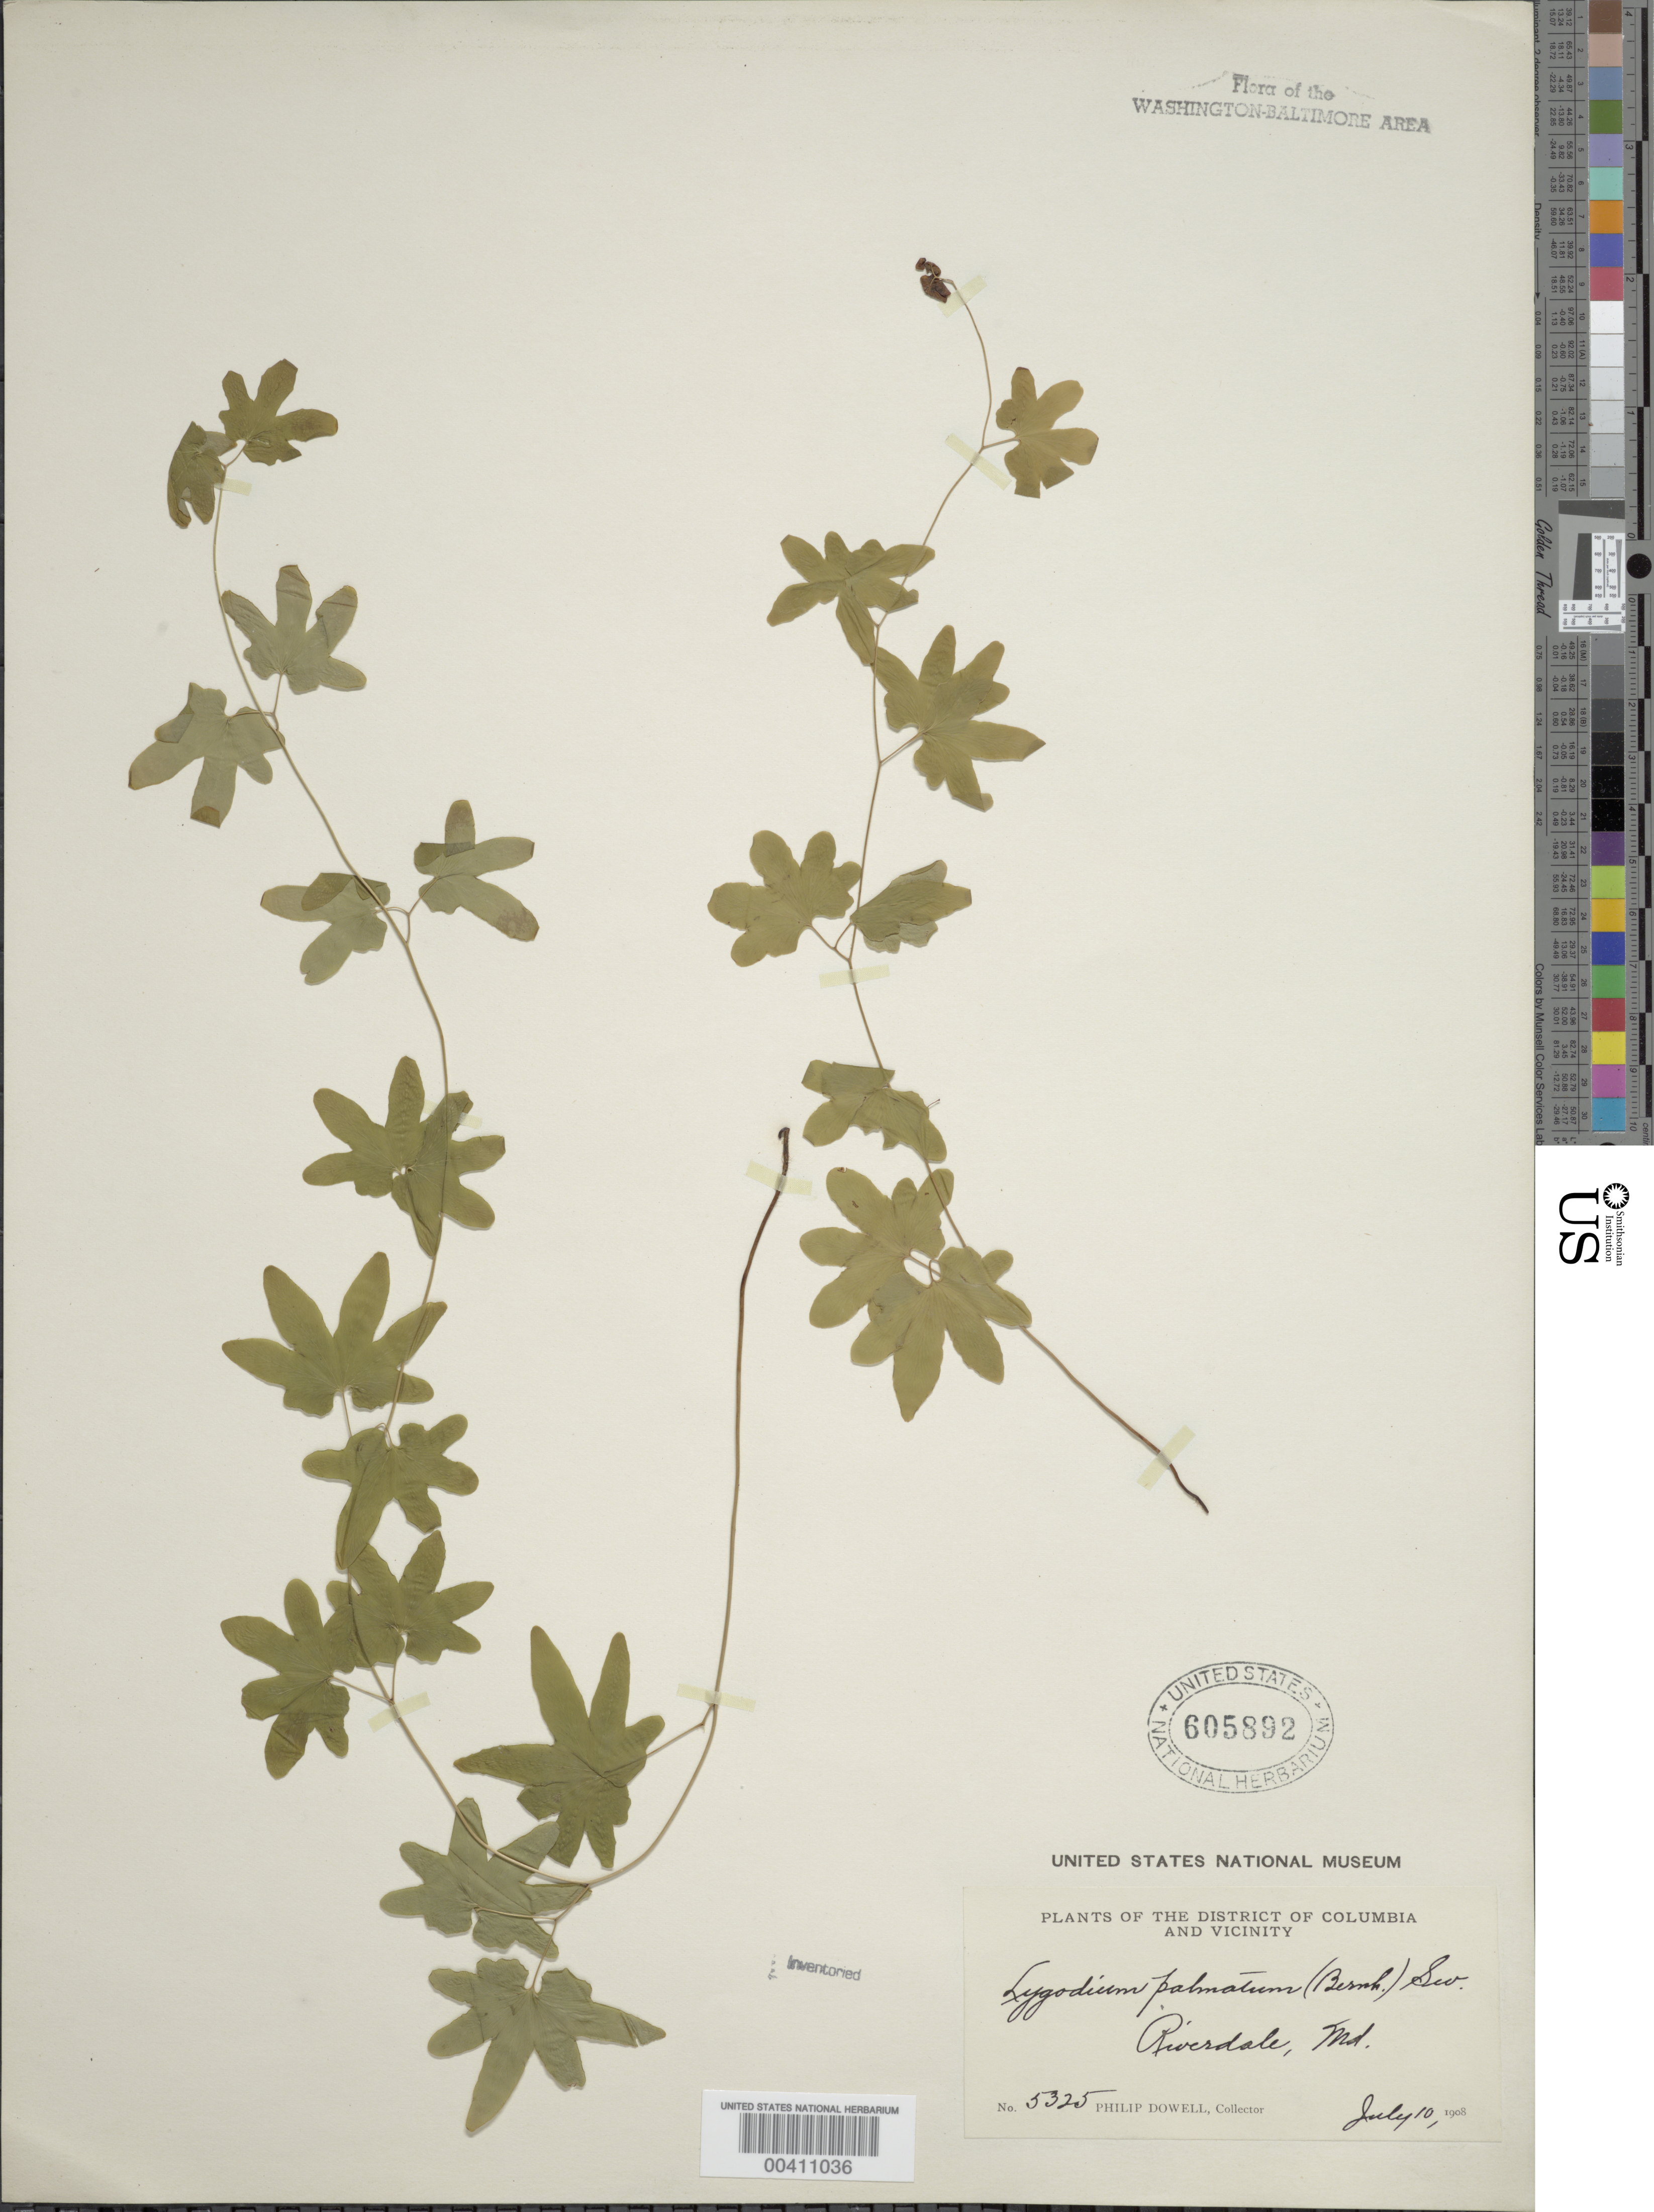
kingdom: Plantae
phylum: Tracheophyta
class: Polypodiopsida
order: Schizaeales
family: Lygodiaceae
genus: Lygodium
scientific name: Lygodium palmatum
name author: (Bernh.) Sw.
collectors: P. Dowell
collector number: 5325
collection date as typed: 10 Jul 1908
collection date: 1908-07-10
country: United States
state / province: Maryland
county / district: Prince George's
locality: Riverdale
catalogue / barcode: US 605892